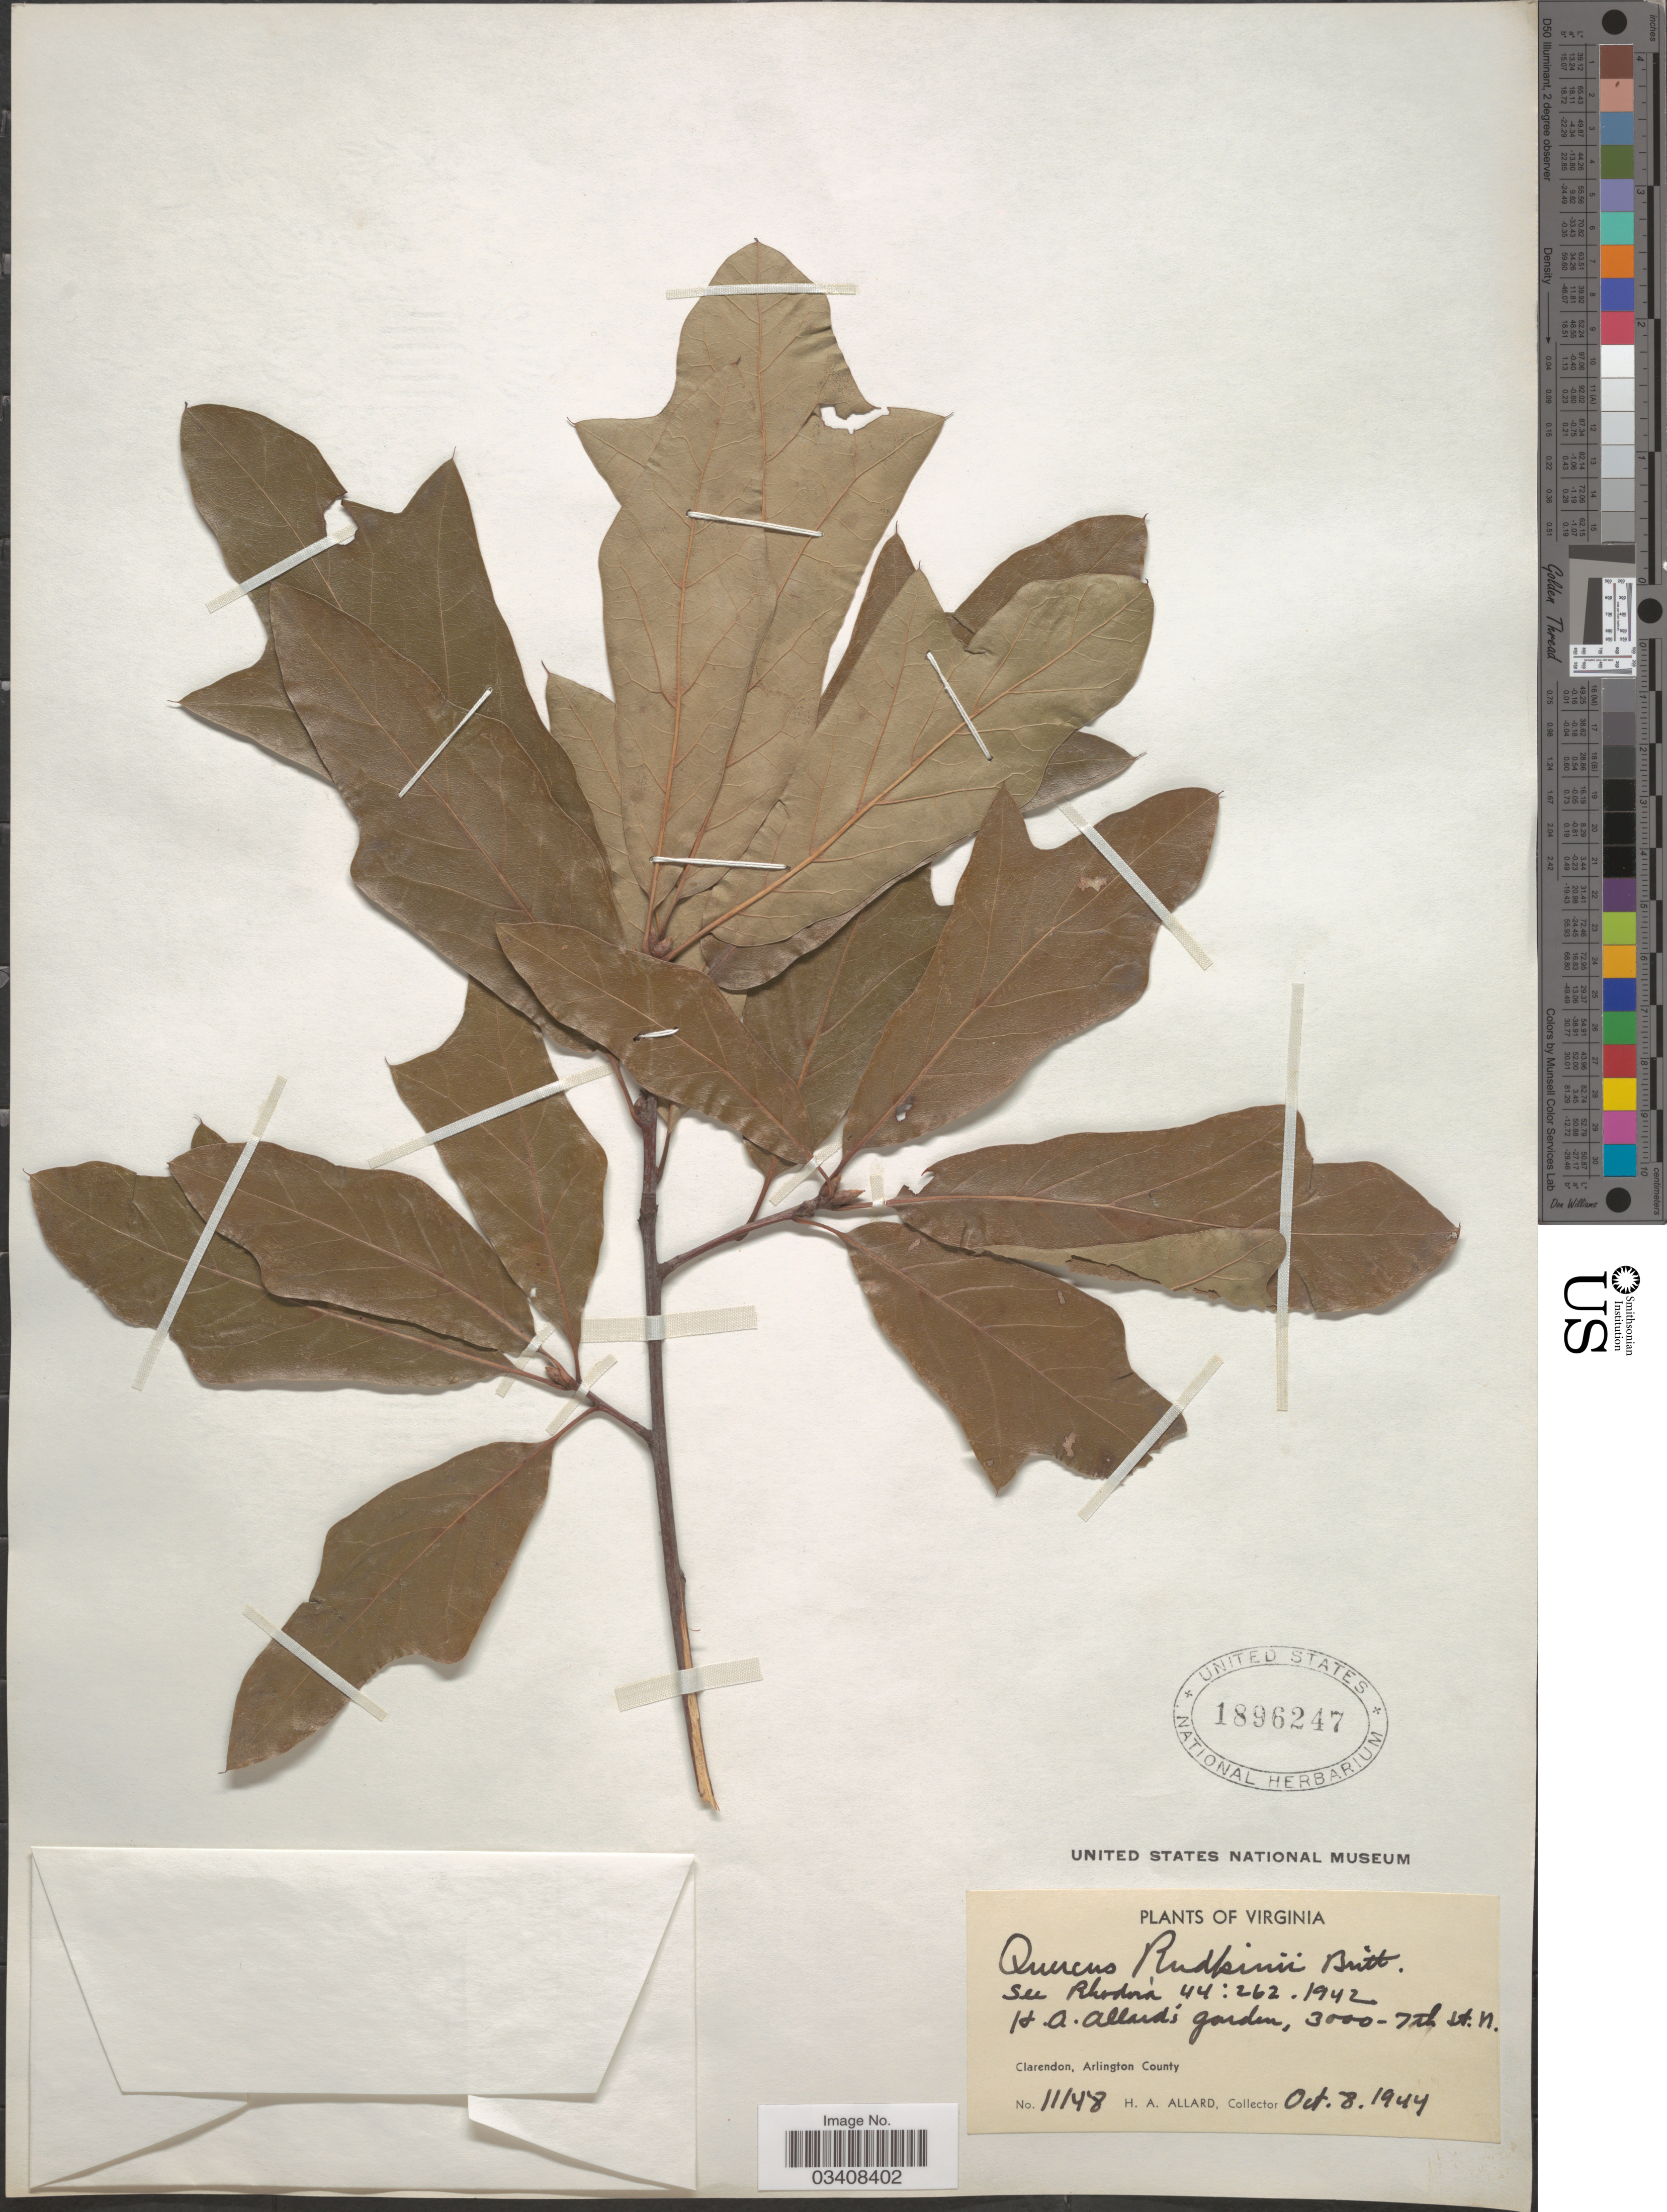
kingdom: Plantae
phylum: Tracheophyta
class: Magnoliopsida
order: Fagales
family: Fagaceae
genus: Quercus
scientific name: Quercus x rudkinii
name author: Britton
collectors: H. A. Allard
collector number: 11148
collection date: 1944-10-08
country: United States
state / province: Virginia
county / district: Arlington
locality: H. A. Allard's garden. 3000 7th St. N., Clarendon, Arlington County.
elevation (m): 914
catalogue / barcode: US 1896247